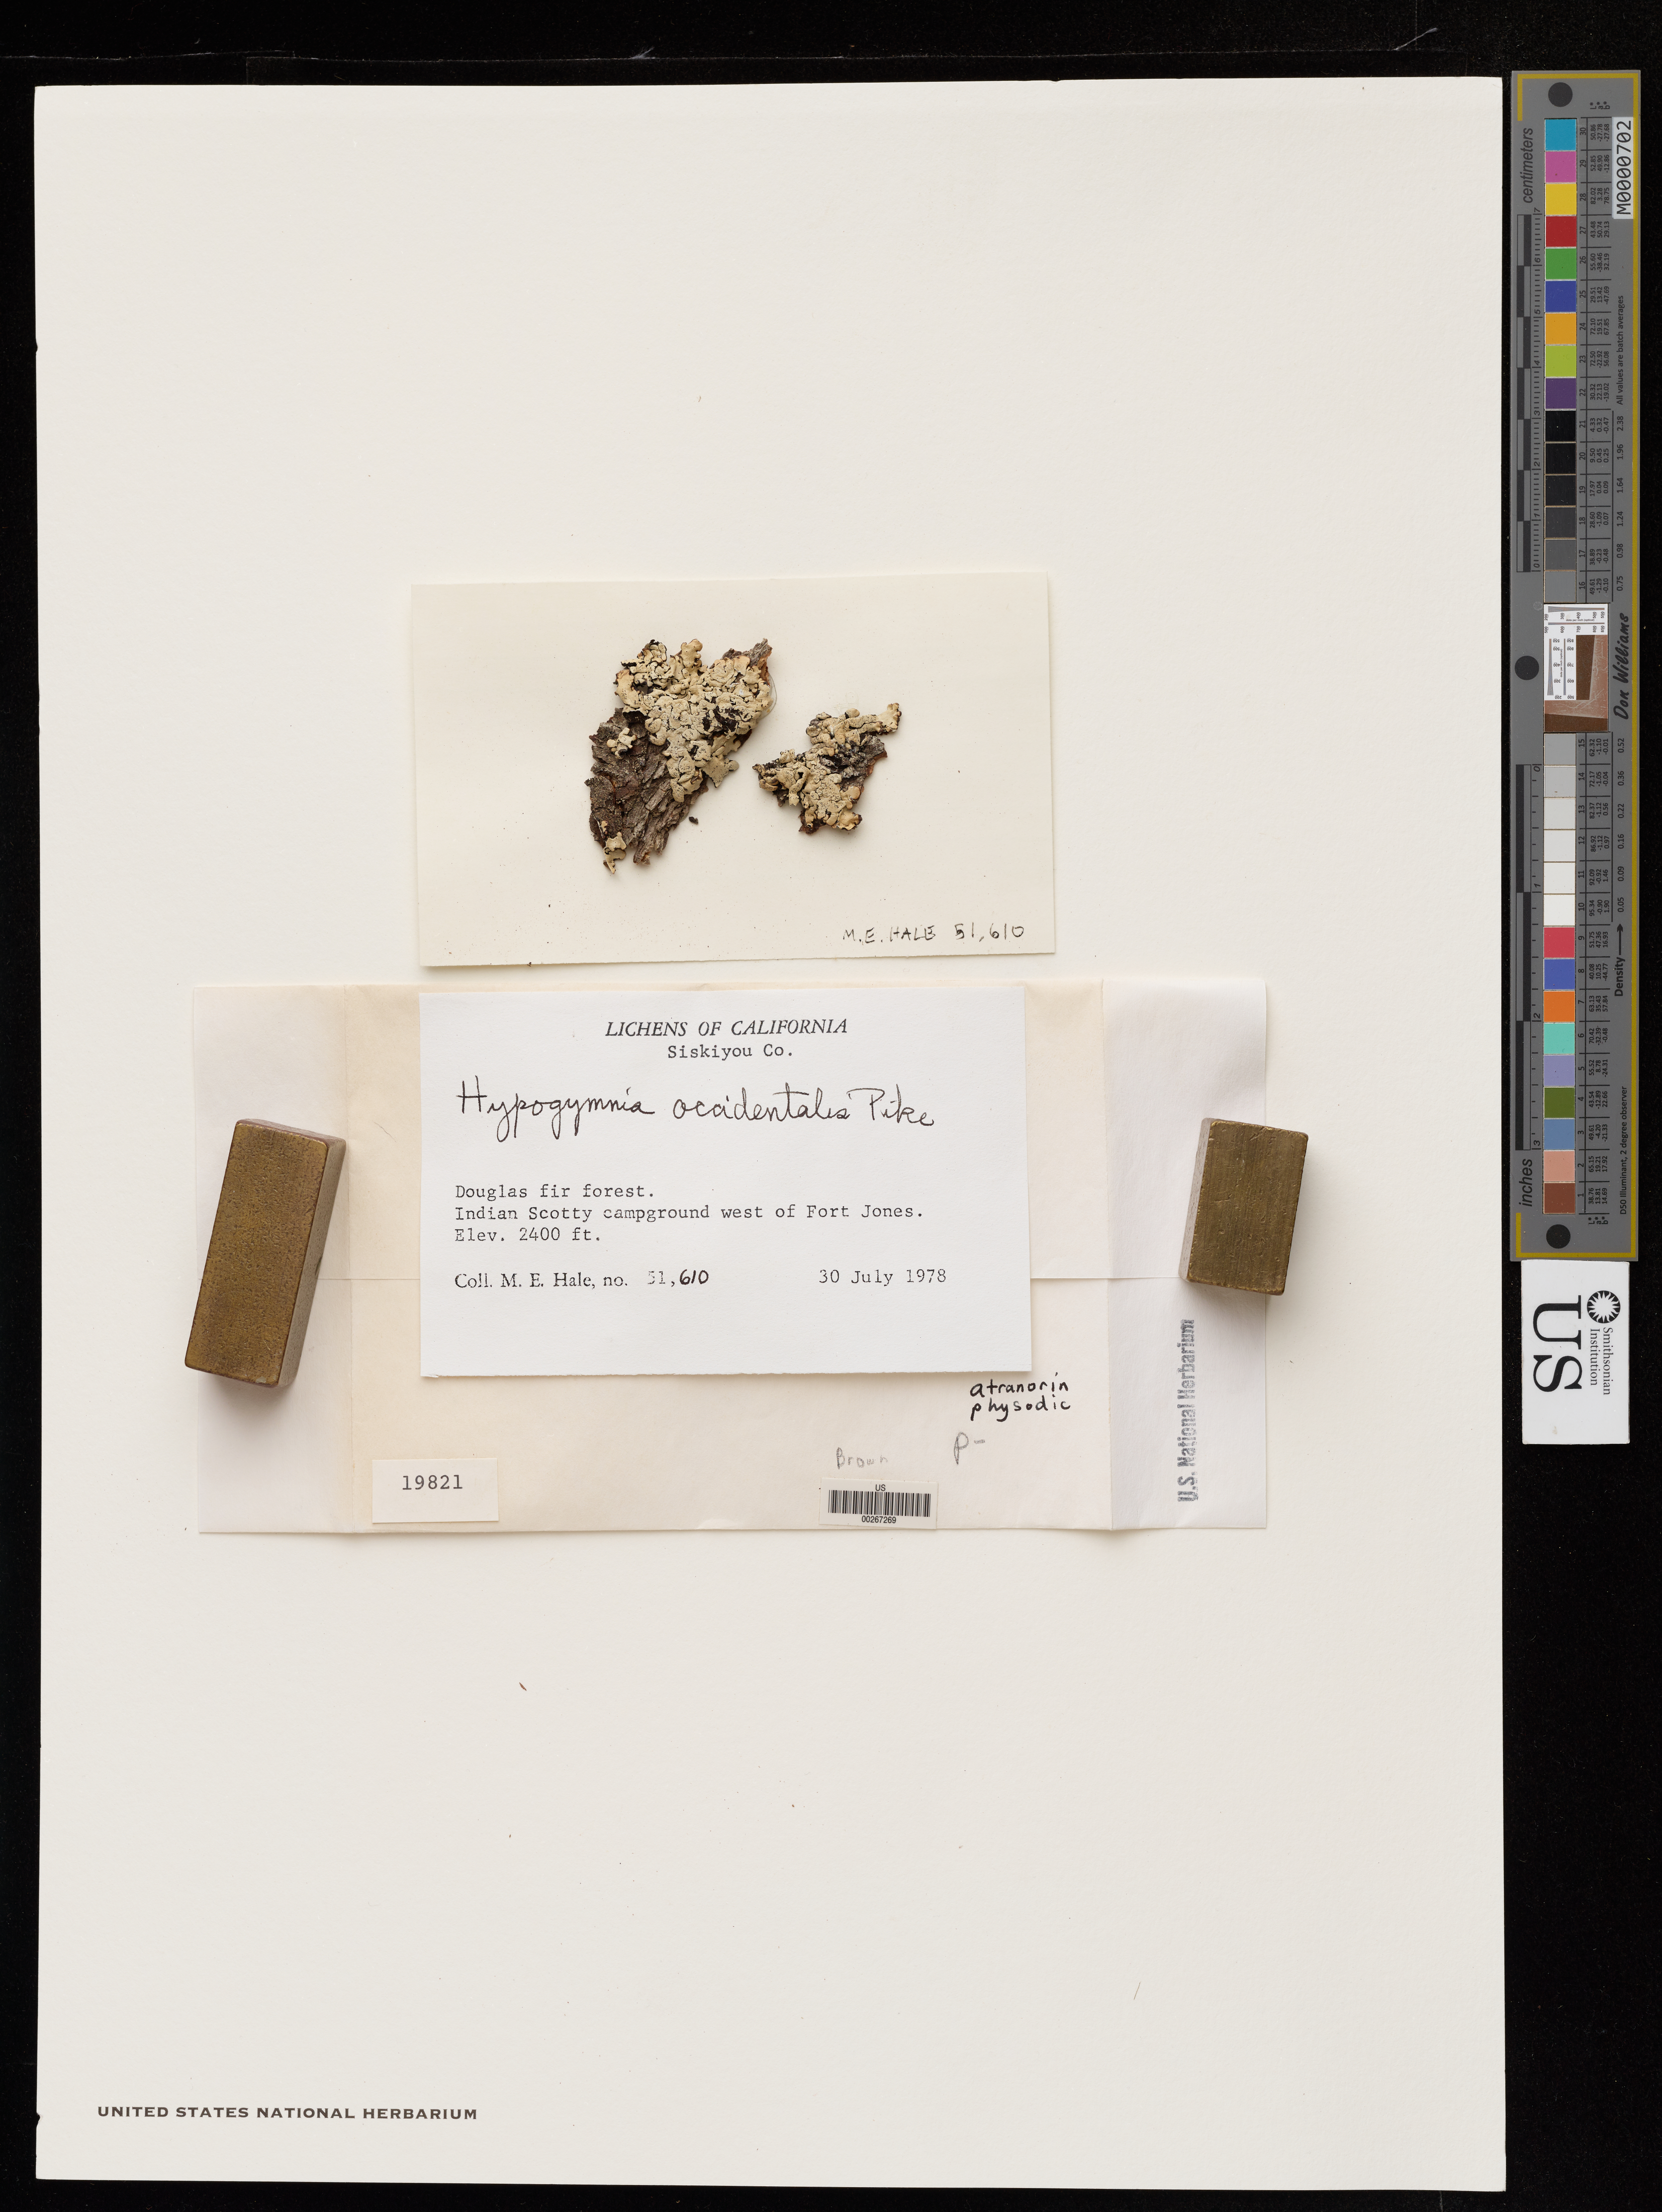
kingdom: Fungi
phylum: Ascomycota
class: Lecanoromycetes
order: Lecanorales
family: Parmeliaceae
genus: Hypogymnia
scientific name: Hypogymnia occidentalis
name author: L.H. Pike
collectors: M. Hale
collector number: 51610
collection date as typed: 30 Jul 1978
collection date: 1978-07-30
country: United States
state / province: California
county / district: Siskiyou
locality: W of fort jones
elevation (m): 0